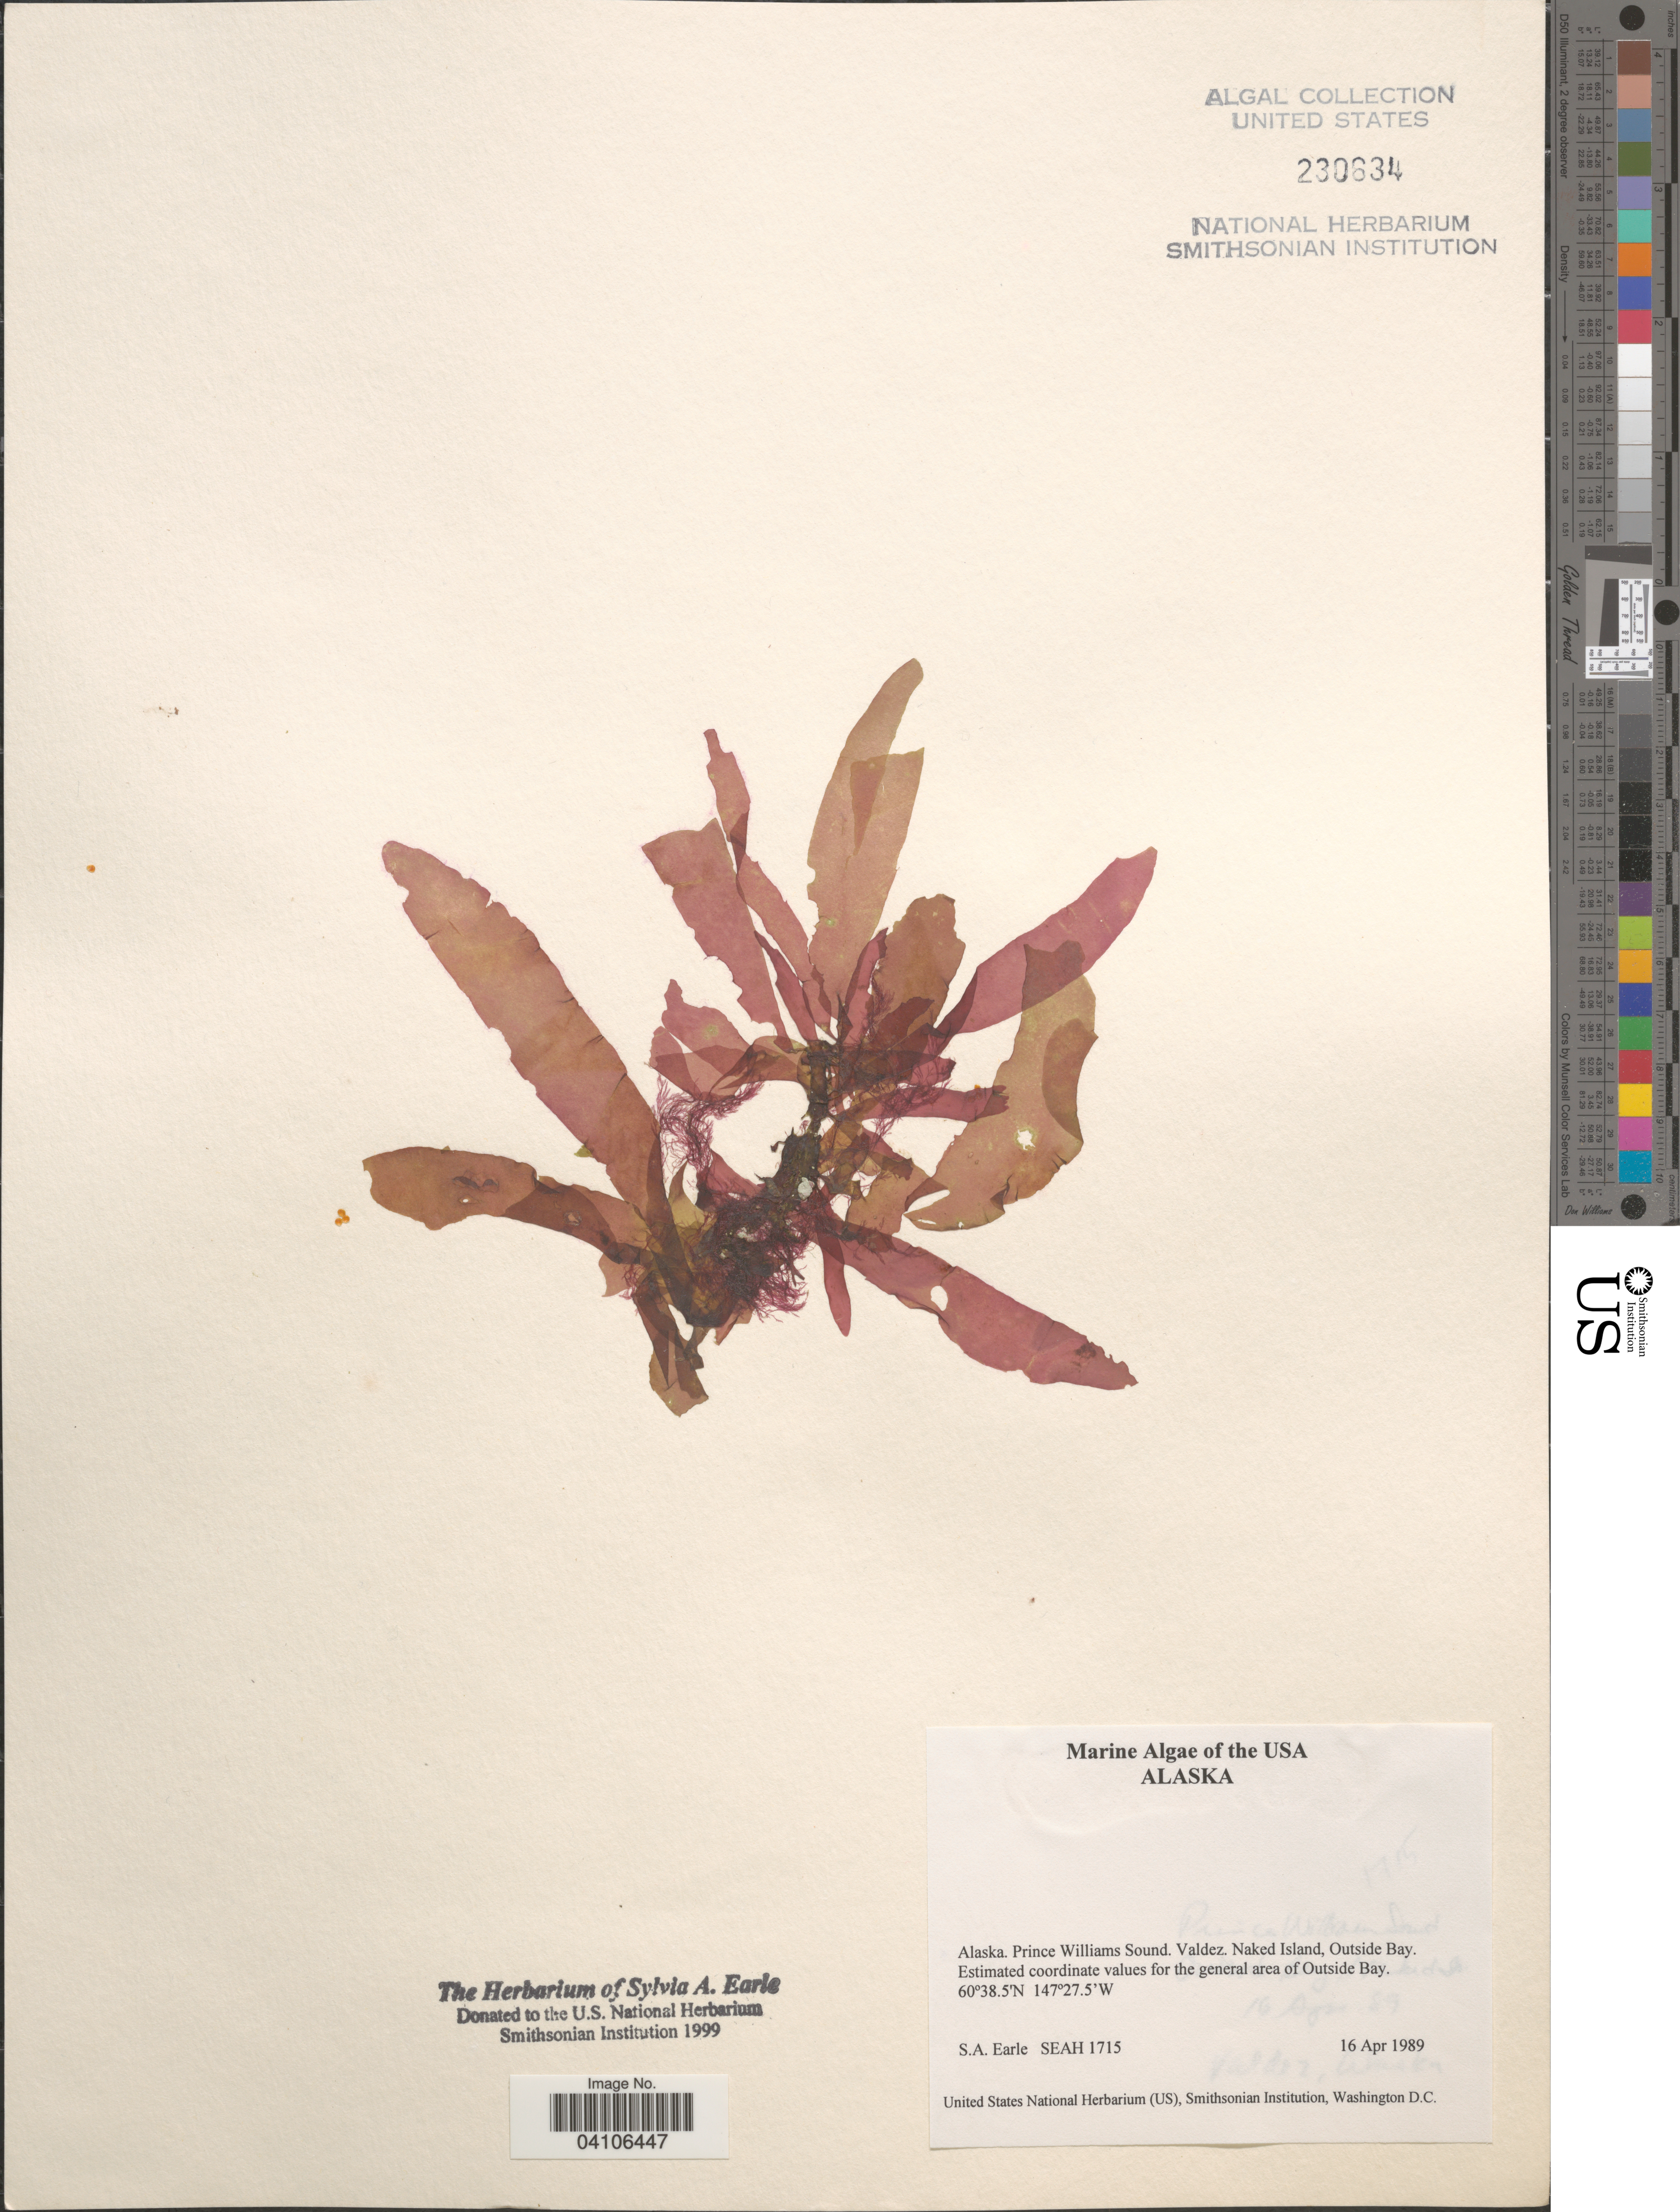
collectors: S. A. Earle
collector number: SEAH1715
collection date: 1989-04-16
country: United States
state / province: Alaska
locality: Prince Williams Sound. Valdez. Naked Island, Outside Bay. Estimated coordinate values for the general area of Outside Bay.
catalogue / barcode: US 230634